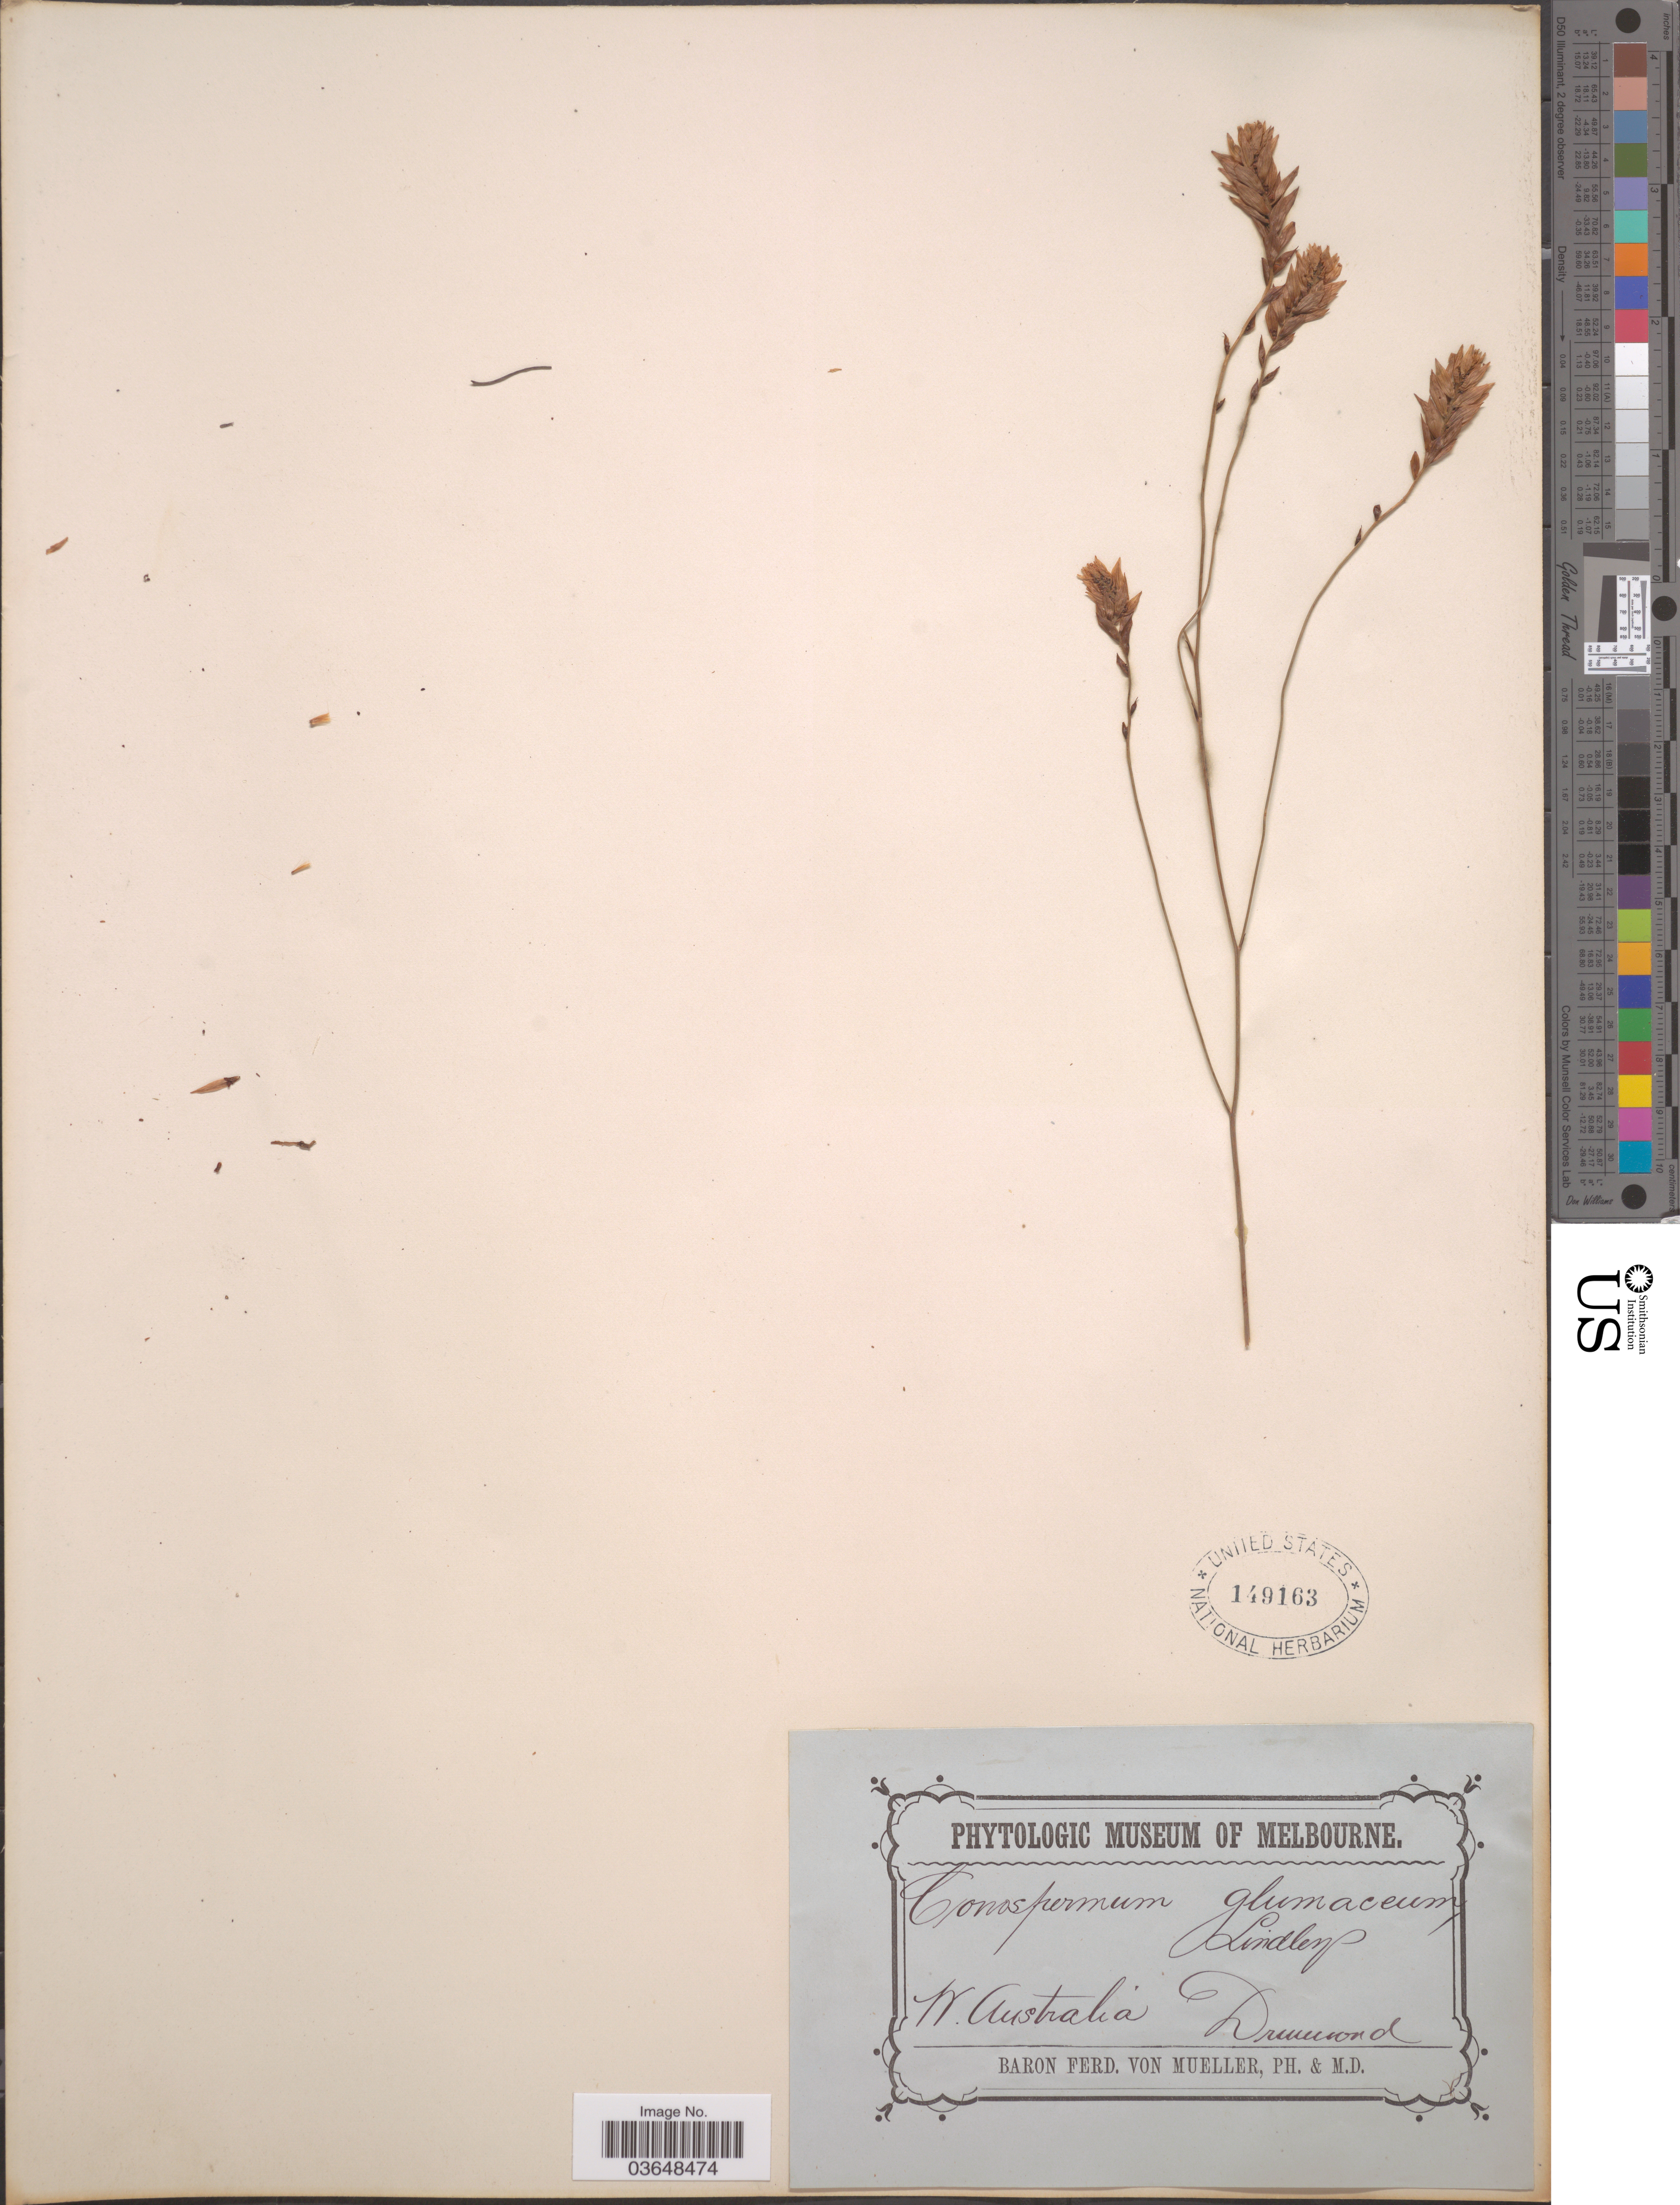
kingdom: Plantae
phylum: Tracheophyta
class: Magnoliopsida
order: Proteales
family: Proteaceae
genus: Conospermum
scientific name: Conospermum glumaceum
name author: Lindl.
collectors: -. Drummond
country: Australia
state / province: Western Australia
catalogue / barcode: US 149163